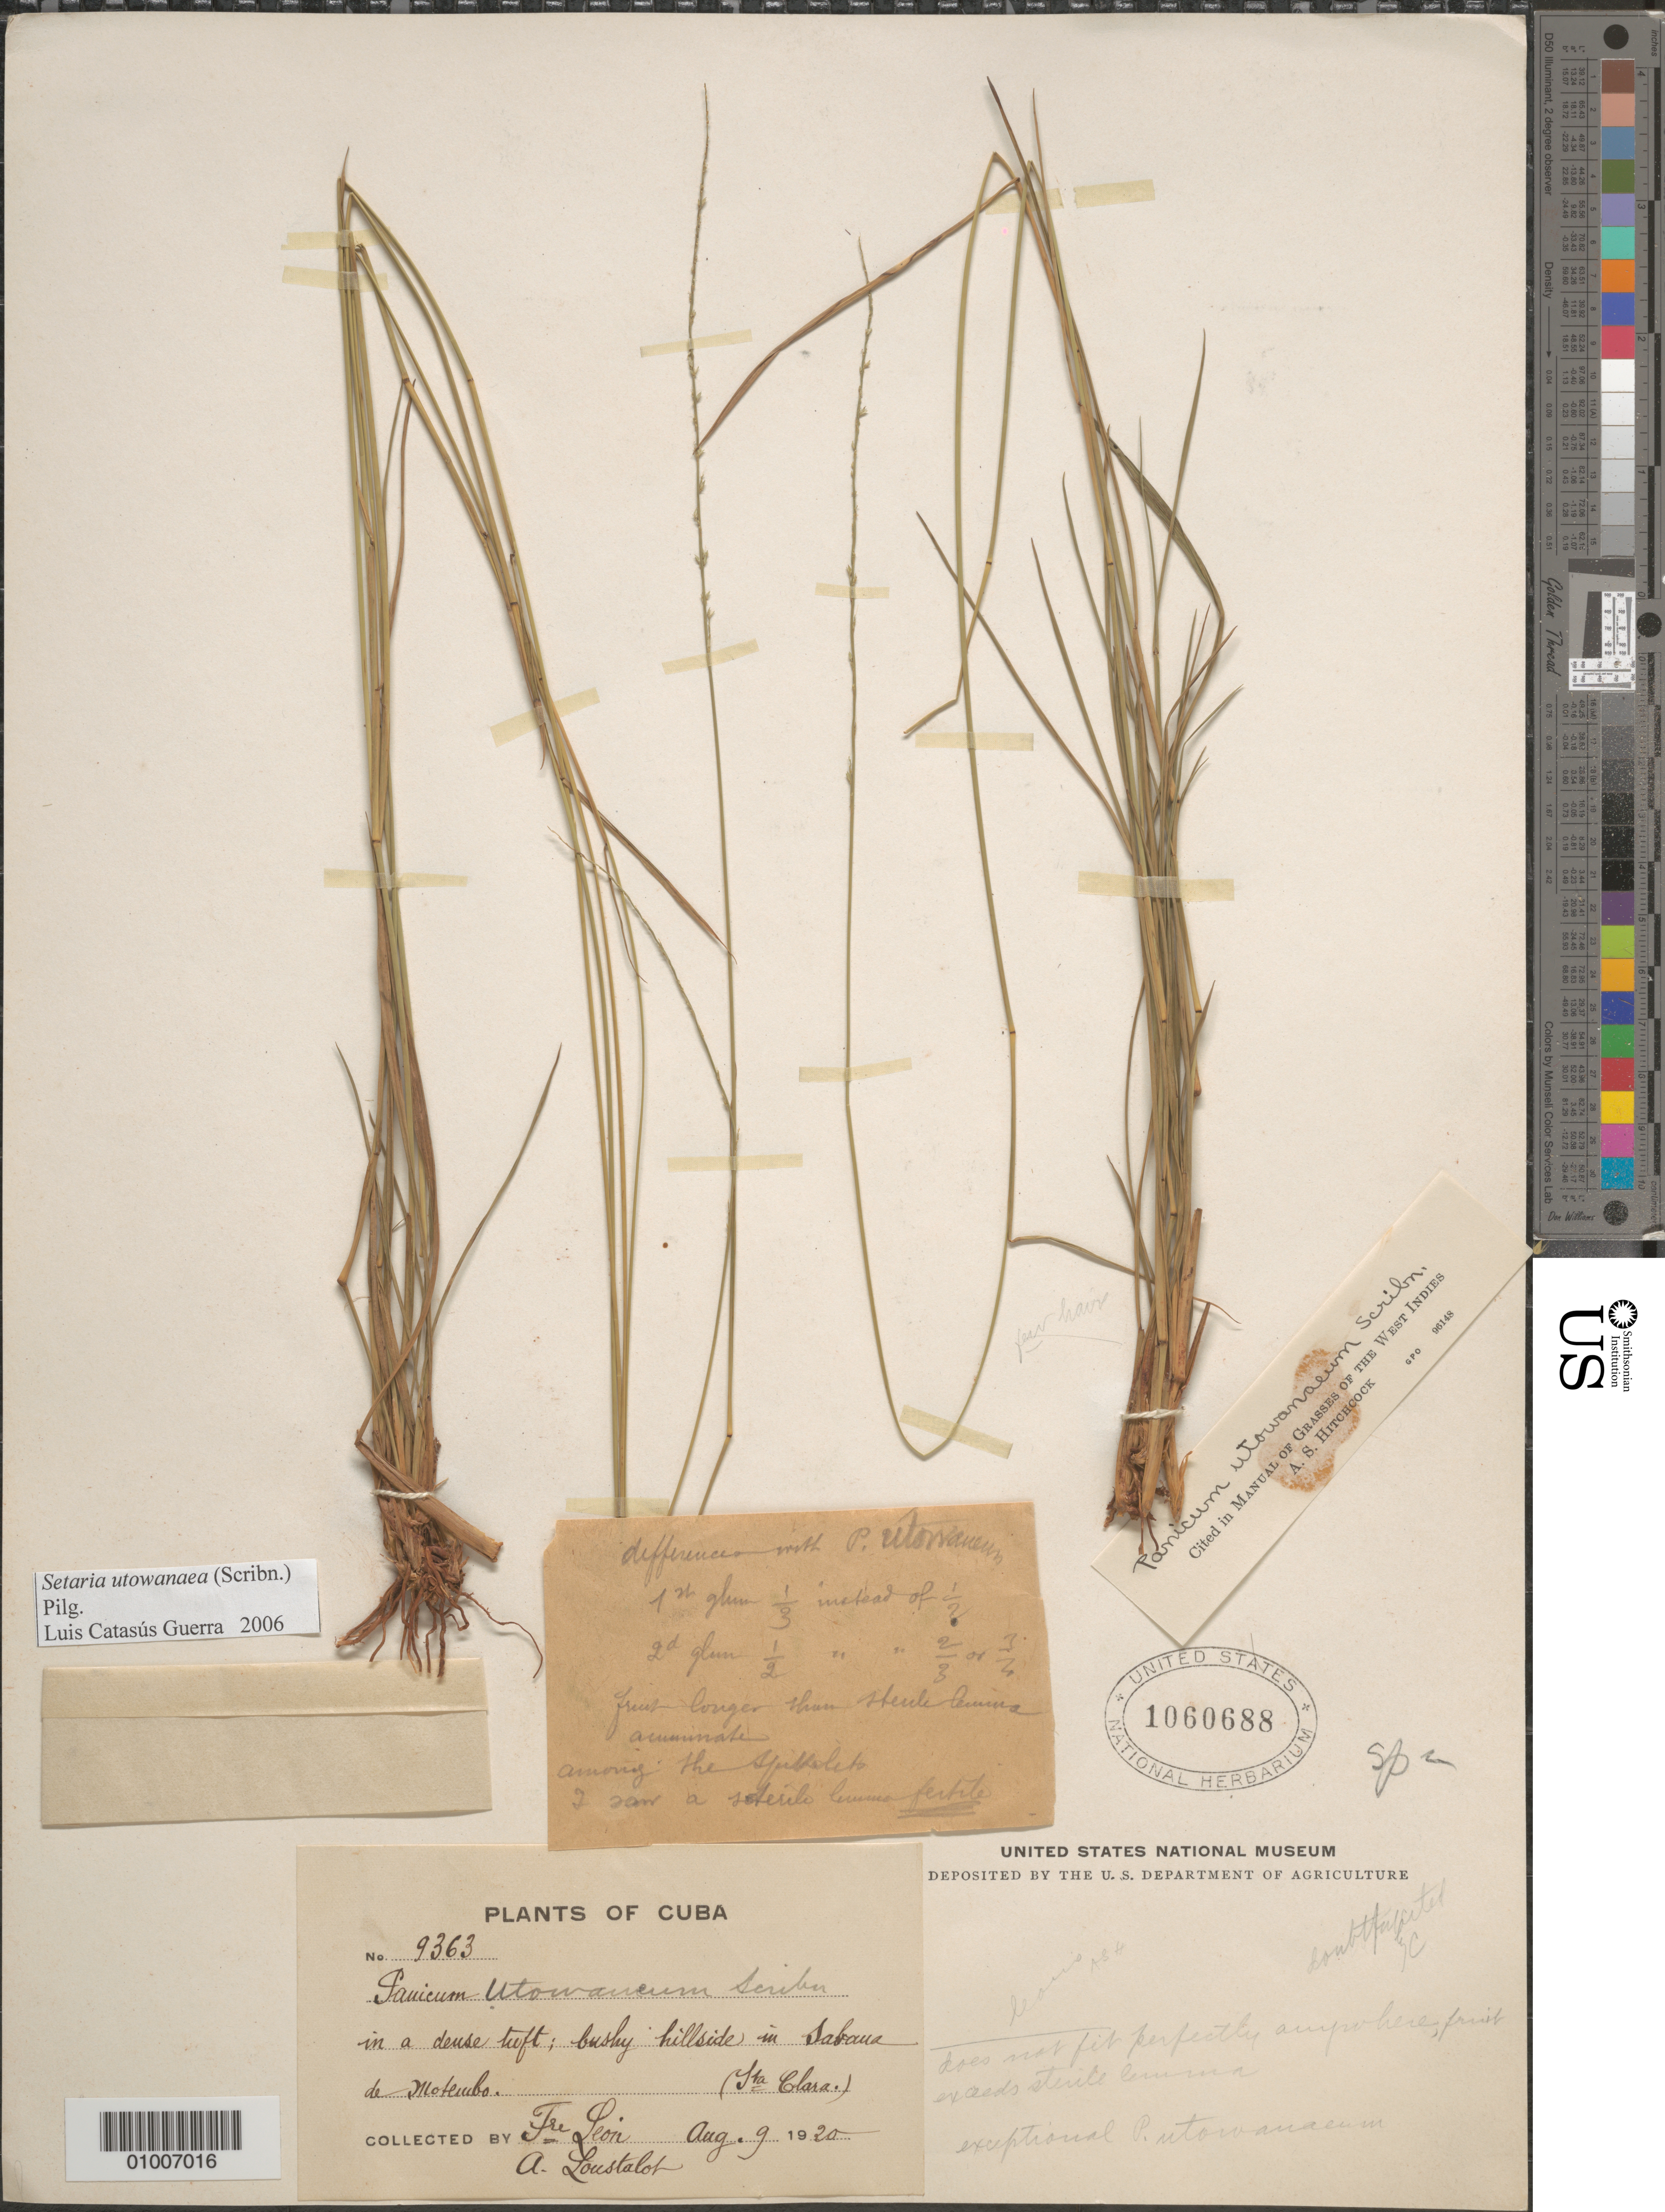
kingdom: Plantae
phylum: Tracheophyta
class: Liliopsida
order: Poales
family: Poaceae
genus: Setaria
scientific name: Setaria utowanaea var. utowanaea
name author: (Scribn.) Pilg.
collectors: Bro. León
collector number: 9363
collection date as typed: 09 Aug 1920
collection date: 1920-08-09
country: Cuba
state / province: Villa Clara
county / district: Santa Clara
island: Cuba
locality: in a dense tuft; bushy hillside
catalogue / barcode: US 1060688